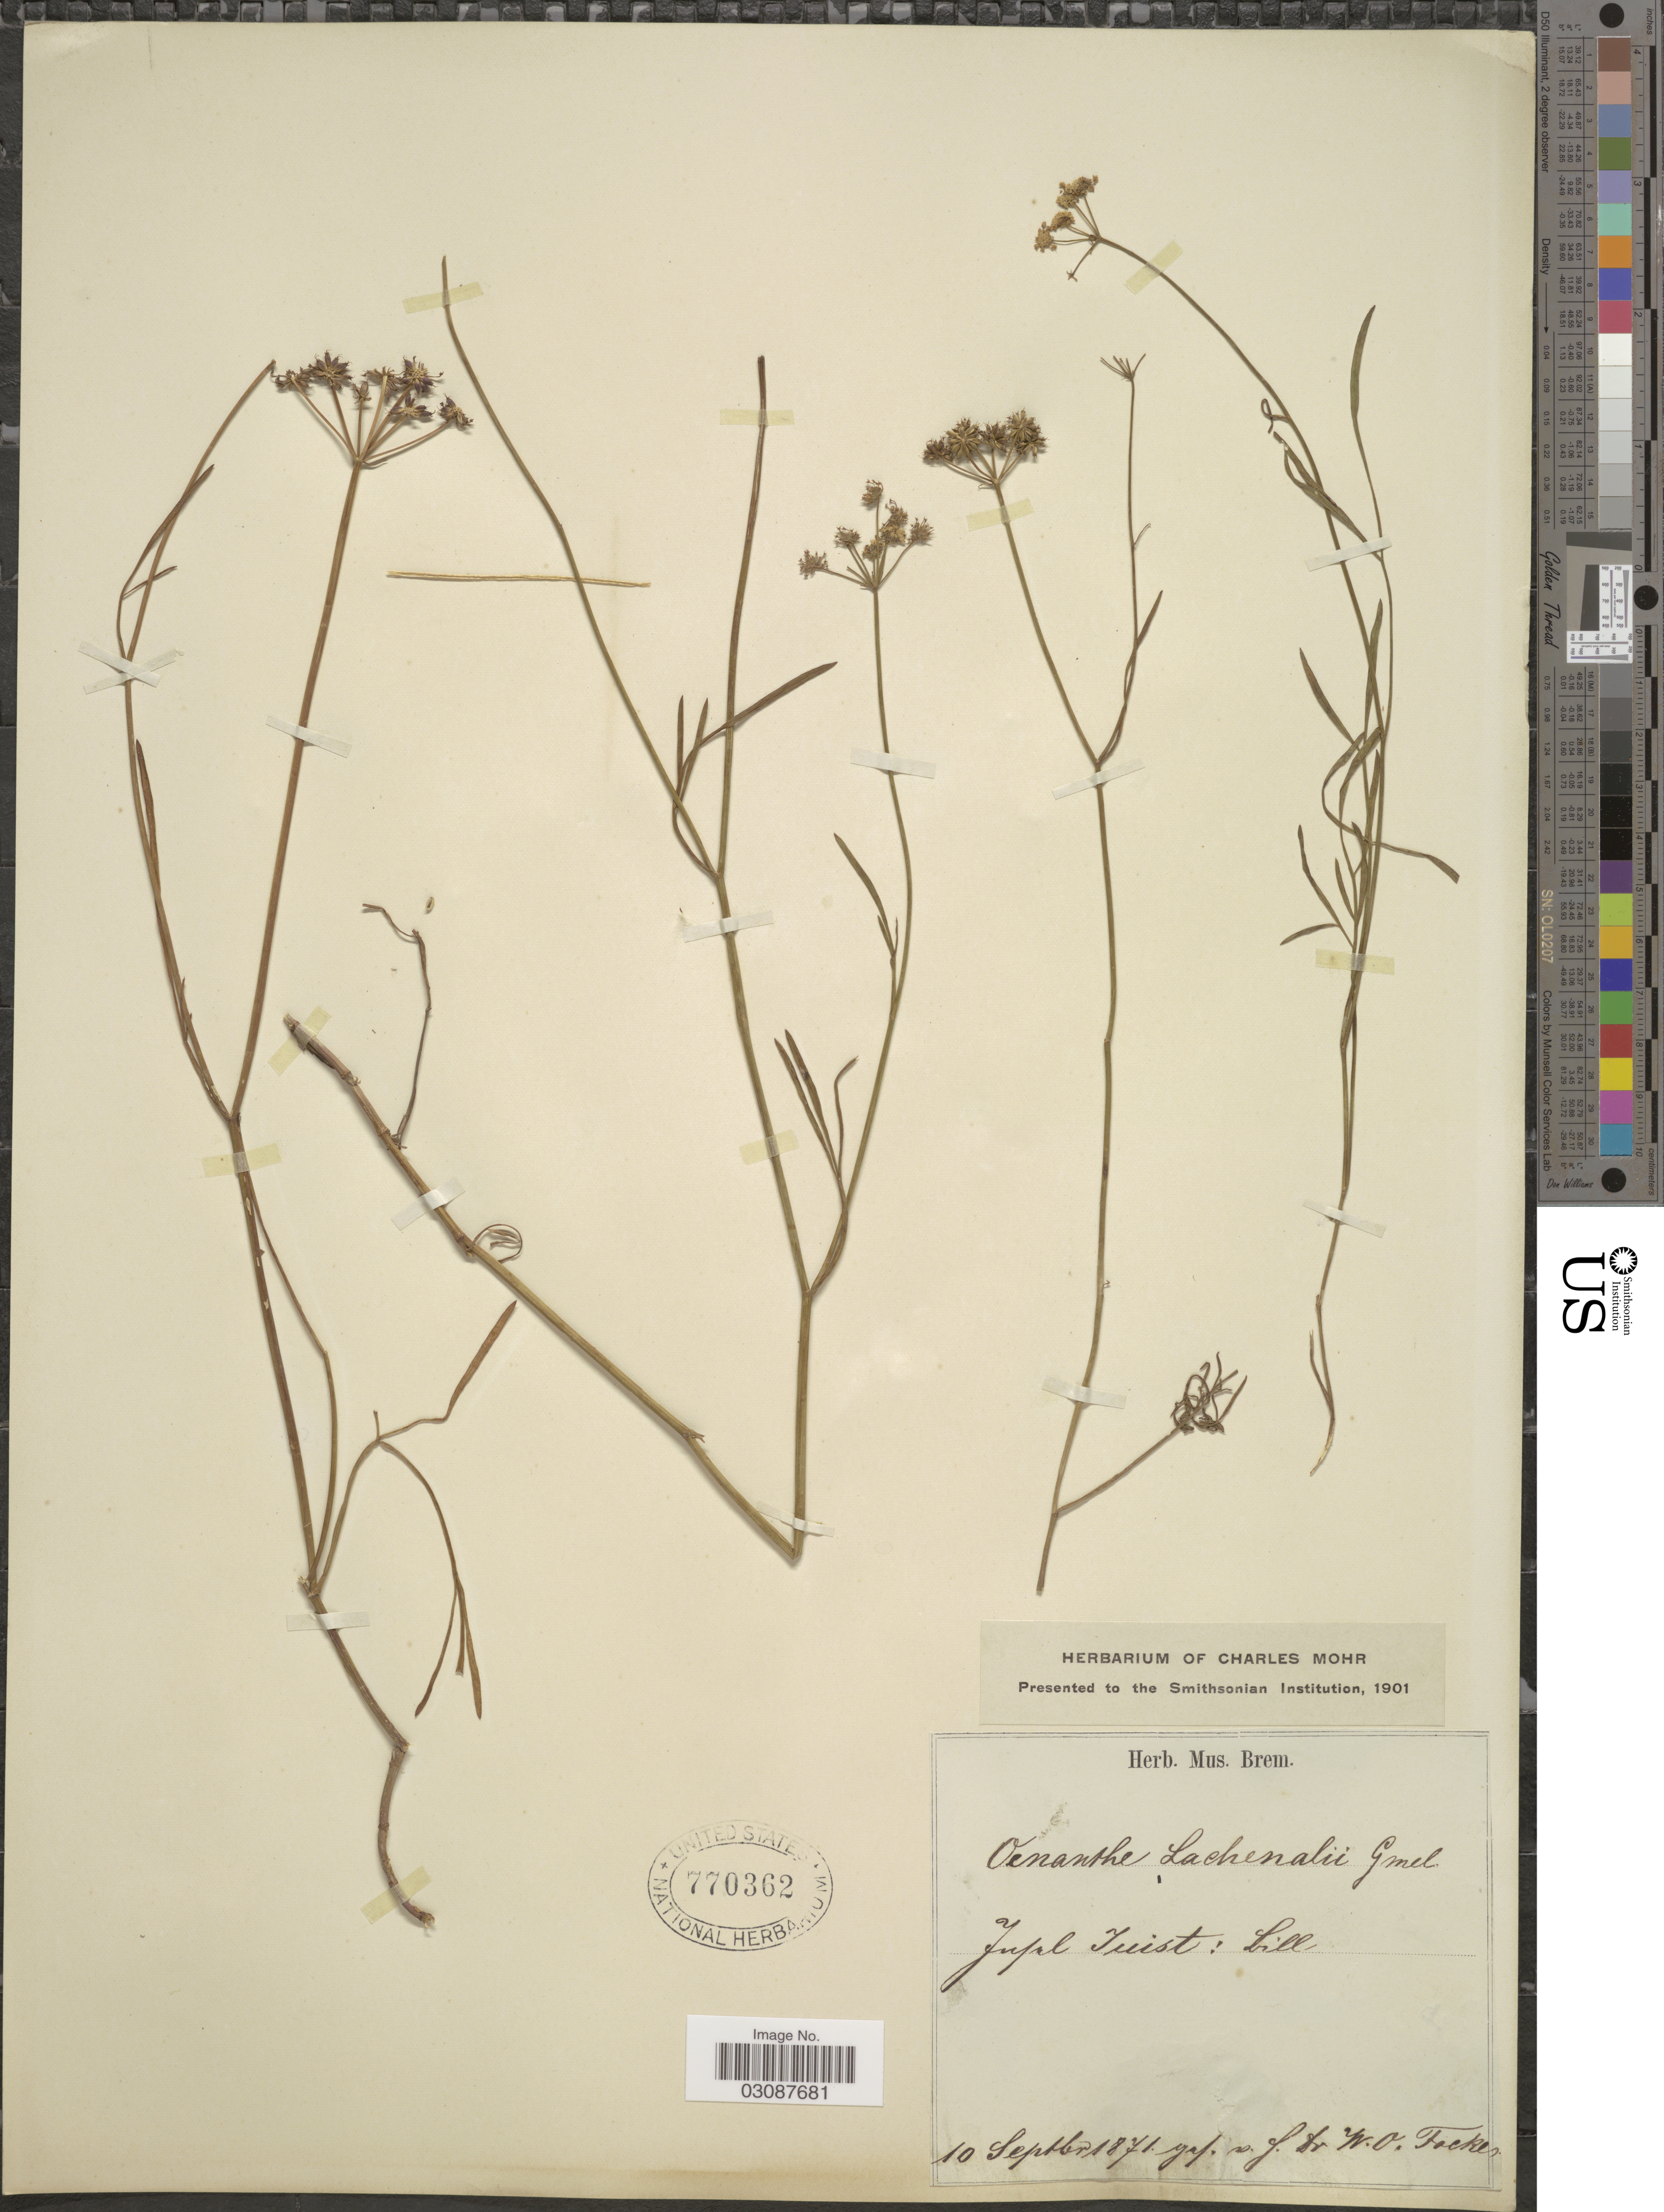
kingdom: Plantae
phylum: Tracheophyta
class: Magnoliopsida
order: Apiales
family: Apiaceae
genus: Oenanthe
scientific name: Oenanthe lachenalii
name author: C.C. Gmel.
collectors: W. O. Focke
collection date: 1871-09-10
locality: Jupal Tuist: Lill. [interpreted]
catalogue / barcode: US 770362